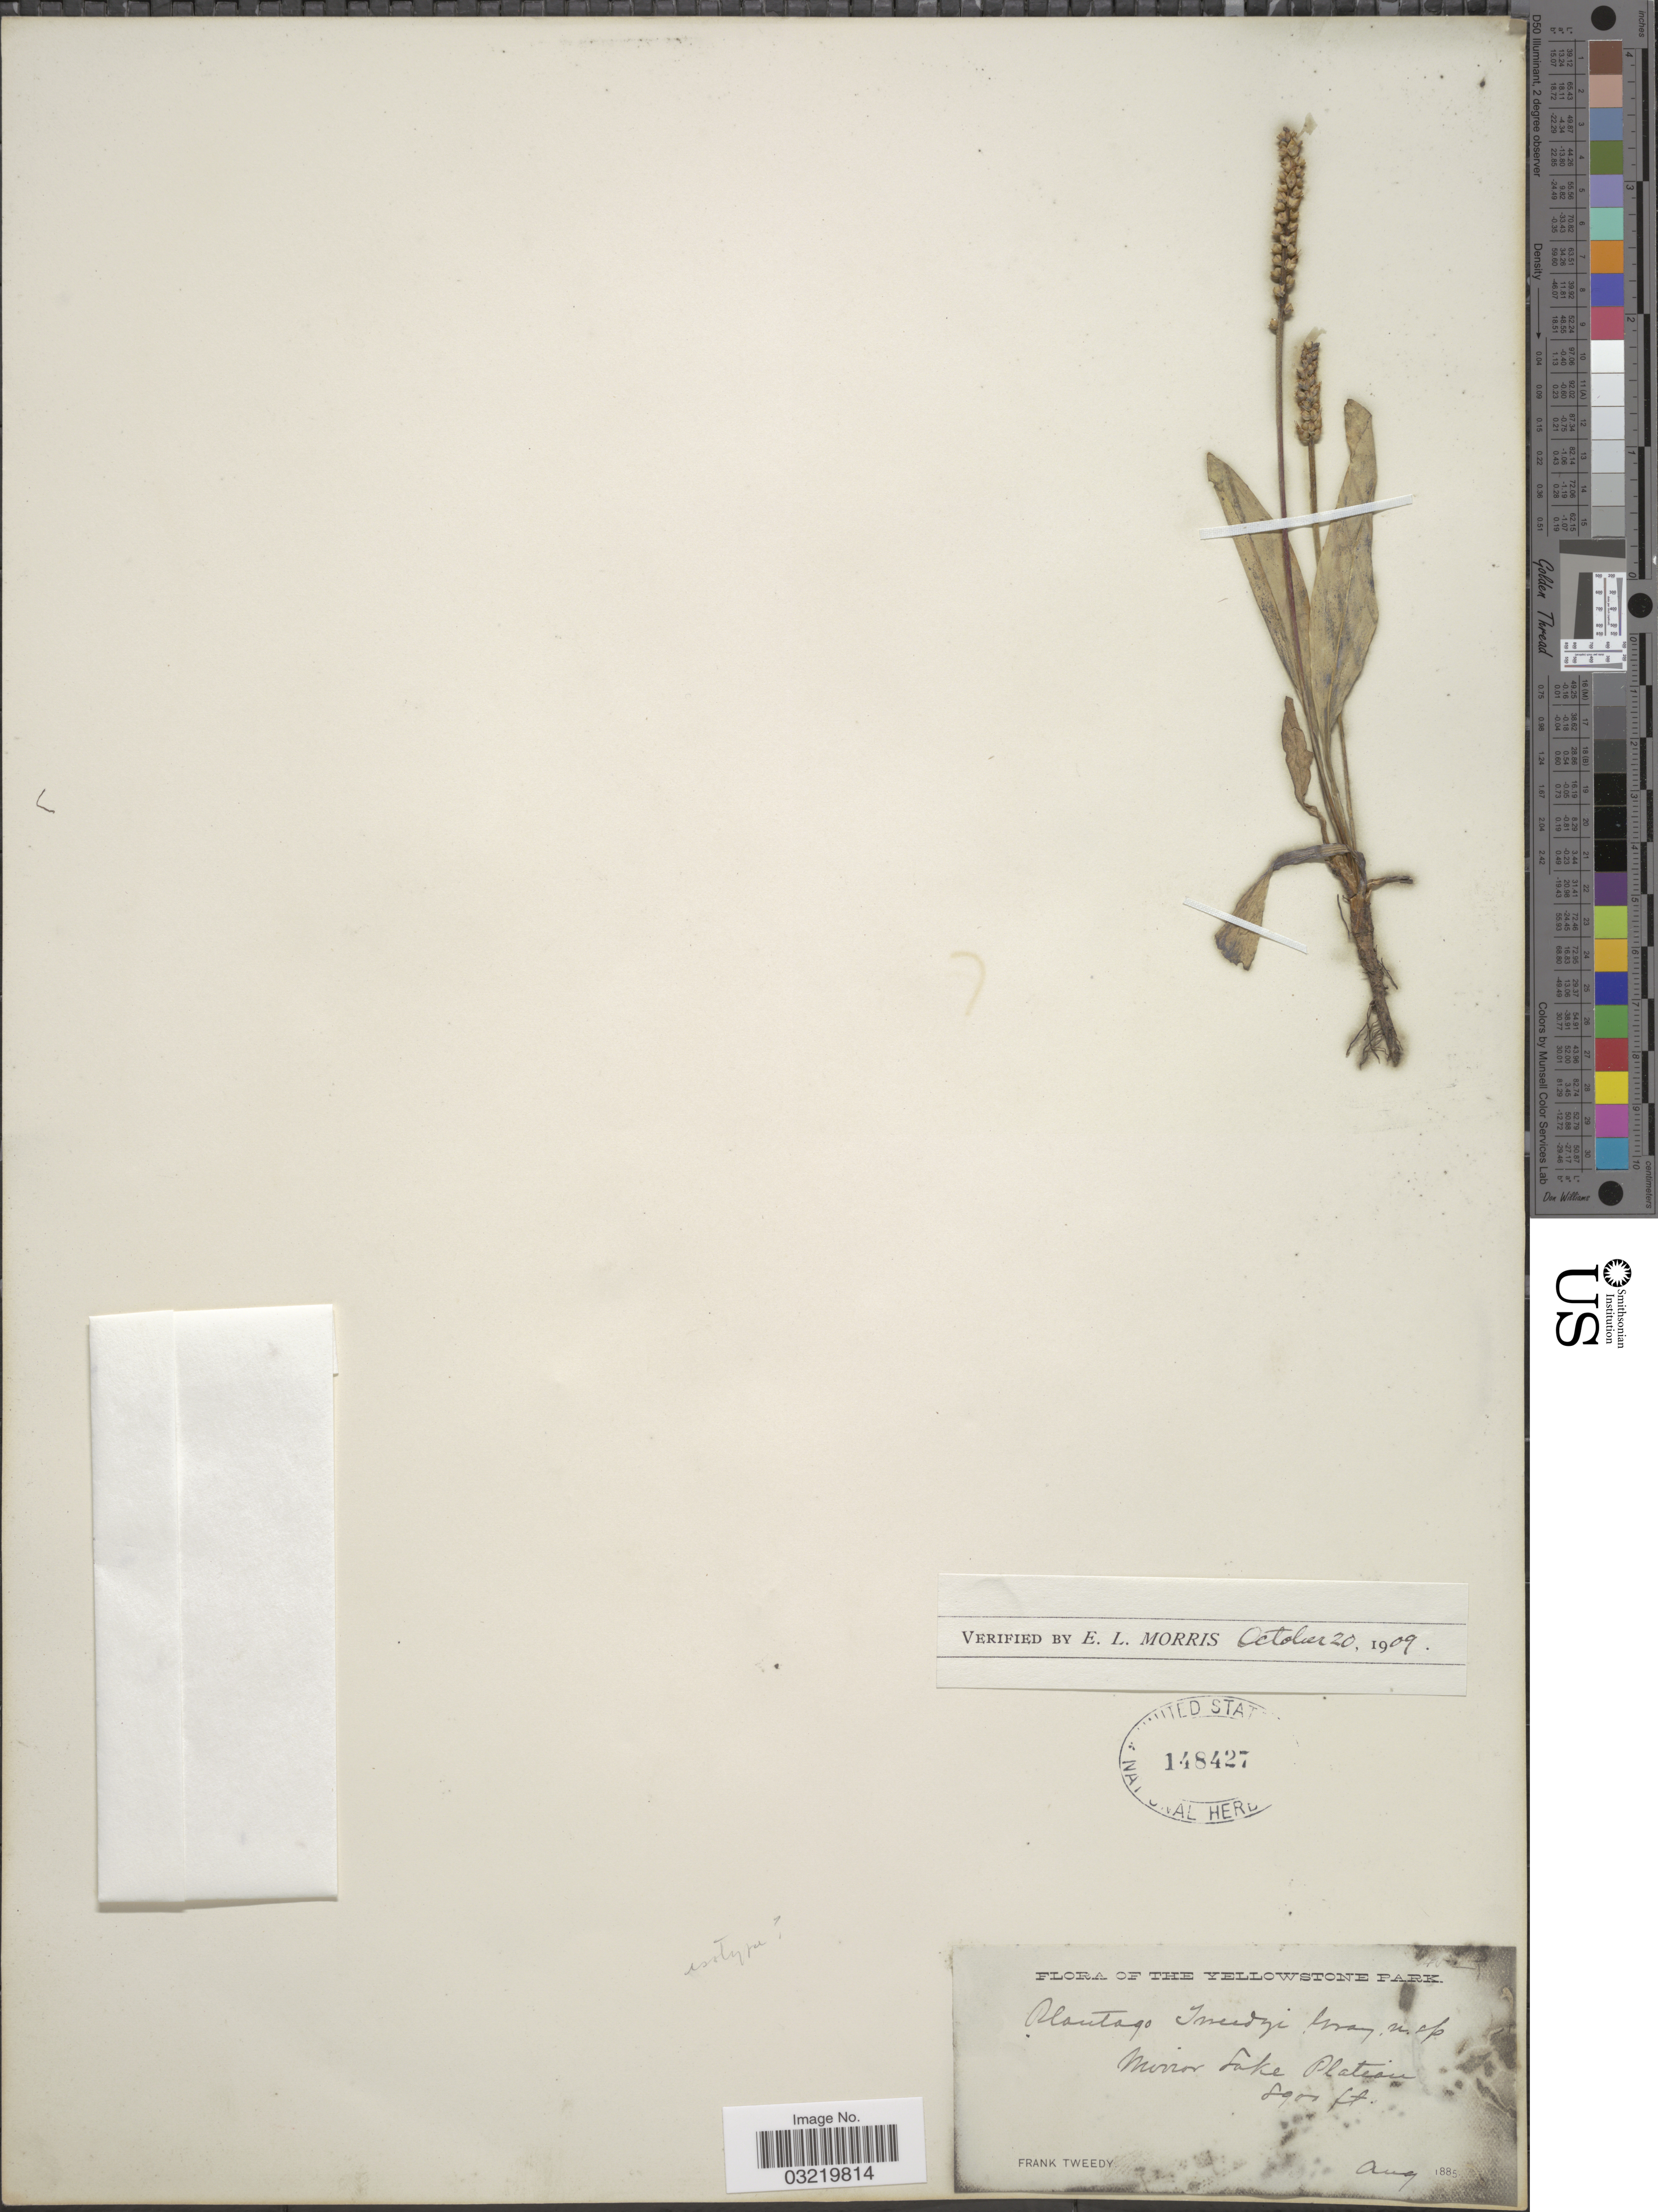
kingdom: Plantae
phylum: Tracheophyta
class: Magnoliopsida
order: Lamiales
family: Plantaginaceae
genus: Plantago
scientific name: Plantago tweedyi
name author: A. Gray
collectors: F. Tweedy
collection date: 1885-08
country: United States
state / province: Wyoming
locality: The Yellowstone Park. Minor Lake Plateau.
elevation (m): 2713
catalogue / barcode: US 148427